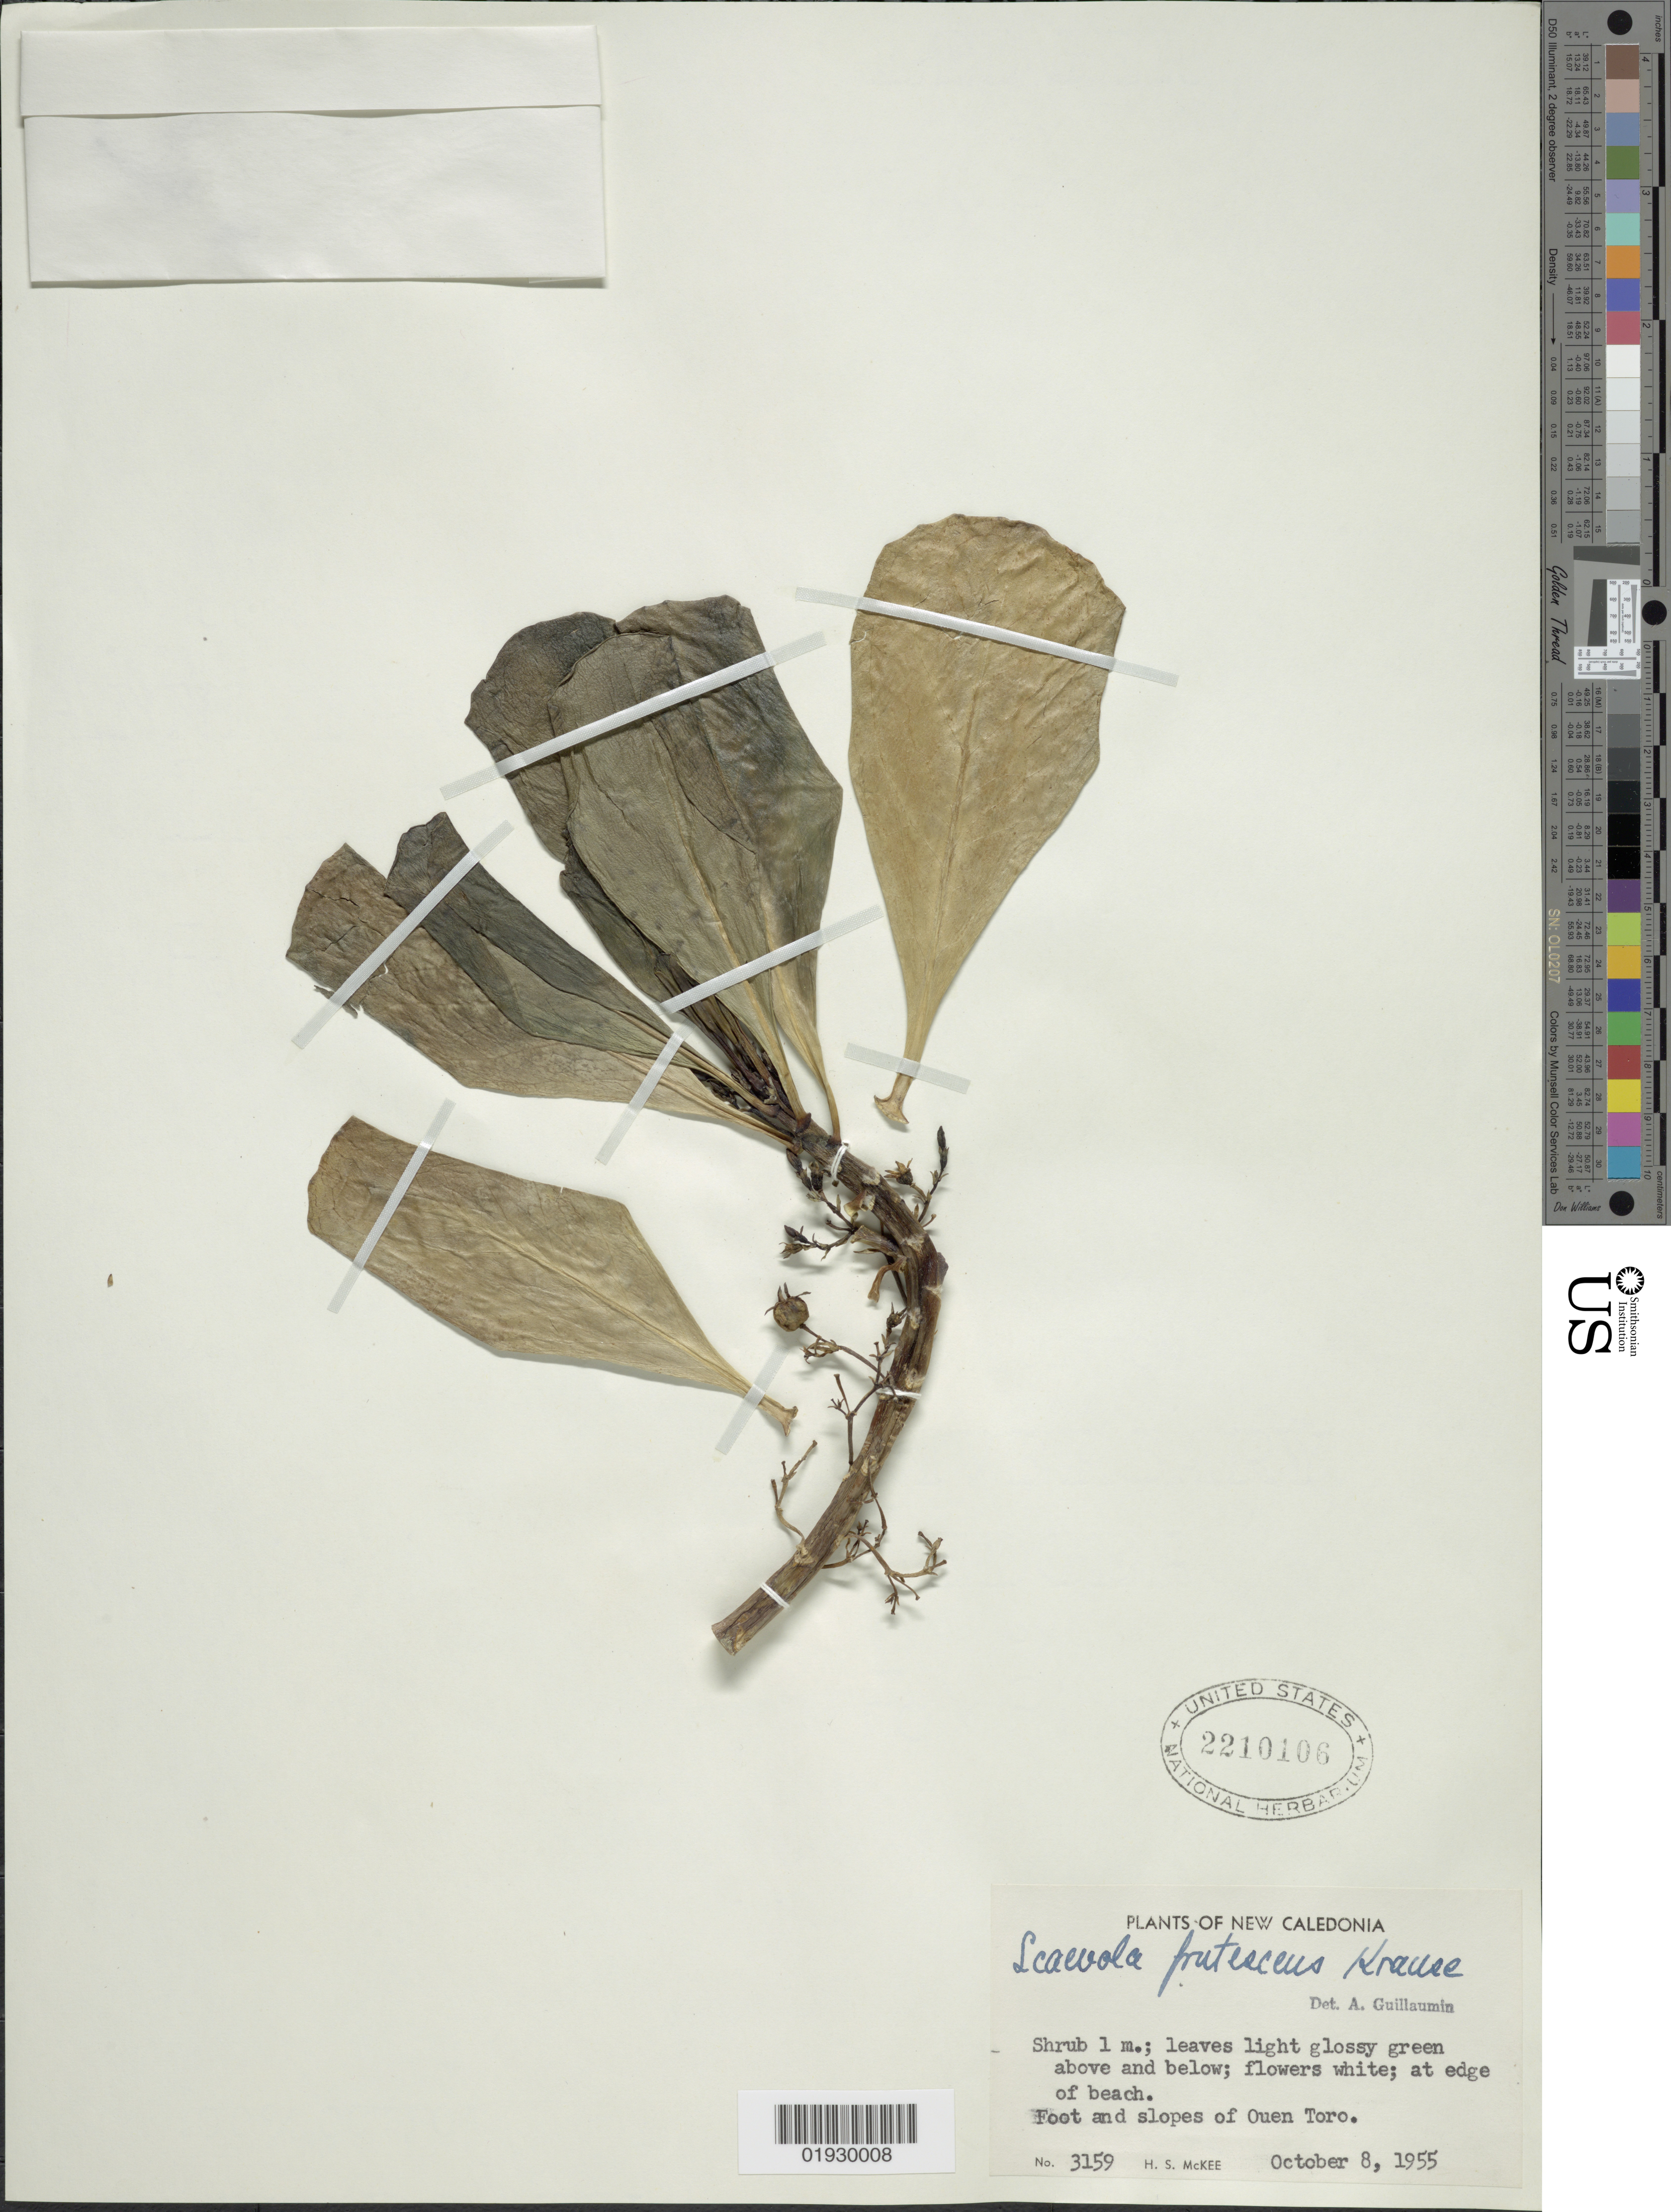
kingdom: Plantae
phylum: Tracheophyta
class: Magnoliopsida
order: Asterales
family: Goodeniaceae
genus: Scaevola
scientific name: Scaevola taccada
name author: (Gaertn.) Roxb.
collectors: H. S. McKee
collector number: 3159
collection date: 1955-10-08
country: New Caledonia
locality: Foot and slopes of Ouen Toro.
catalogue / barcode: US 2210106